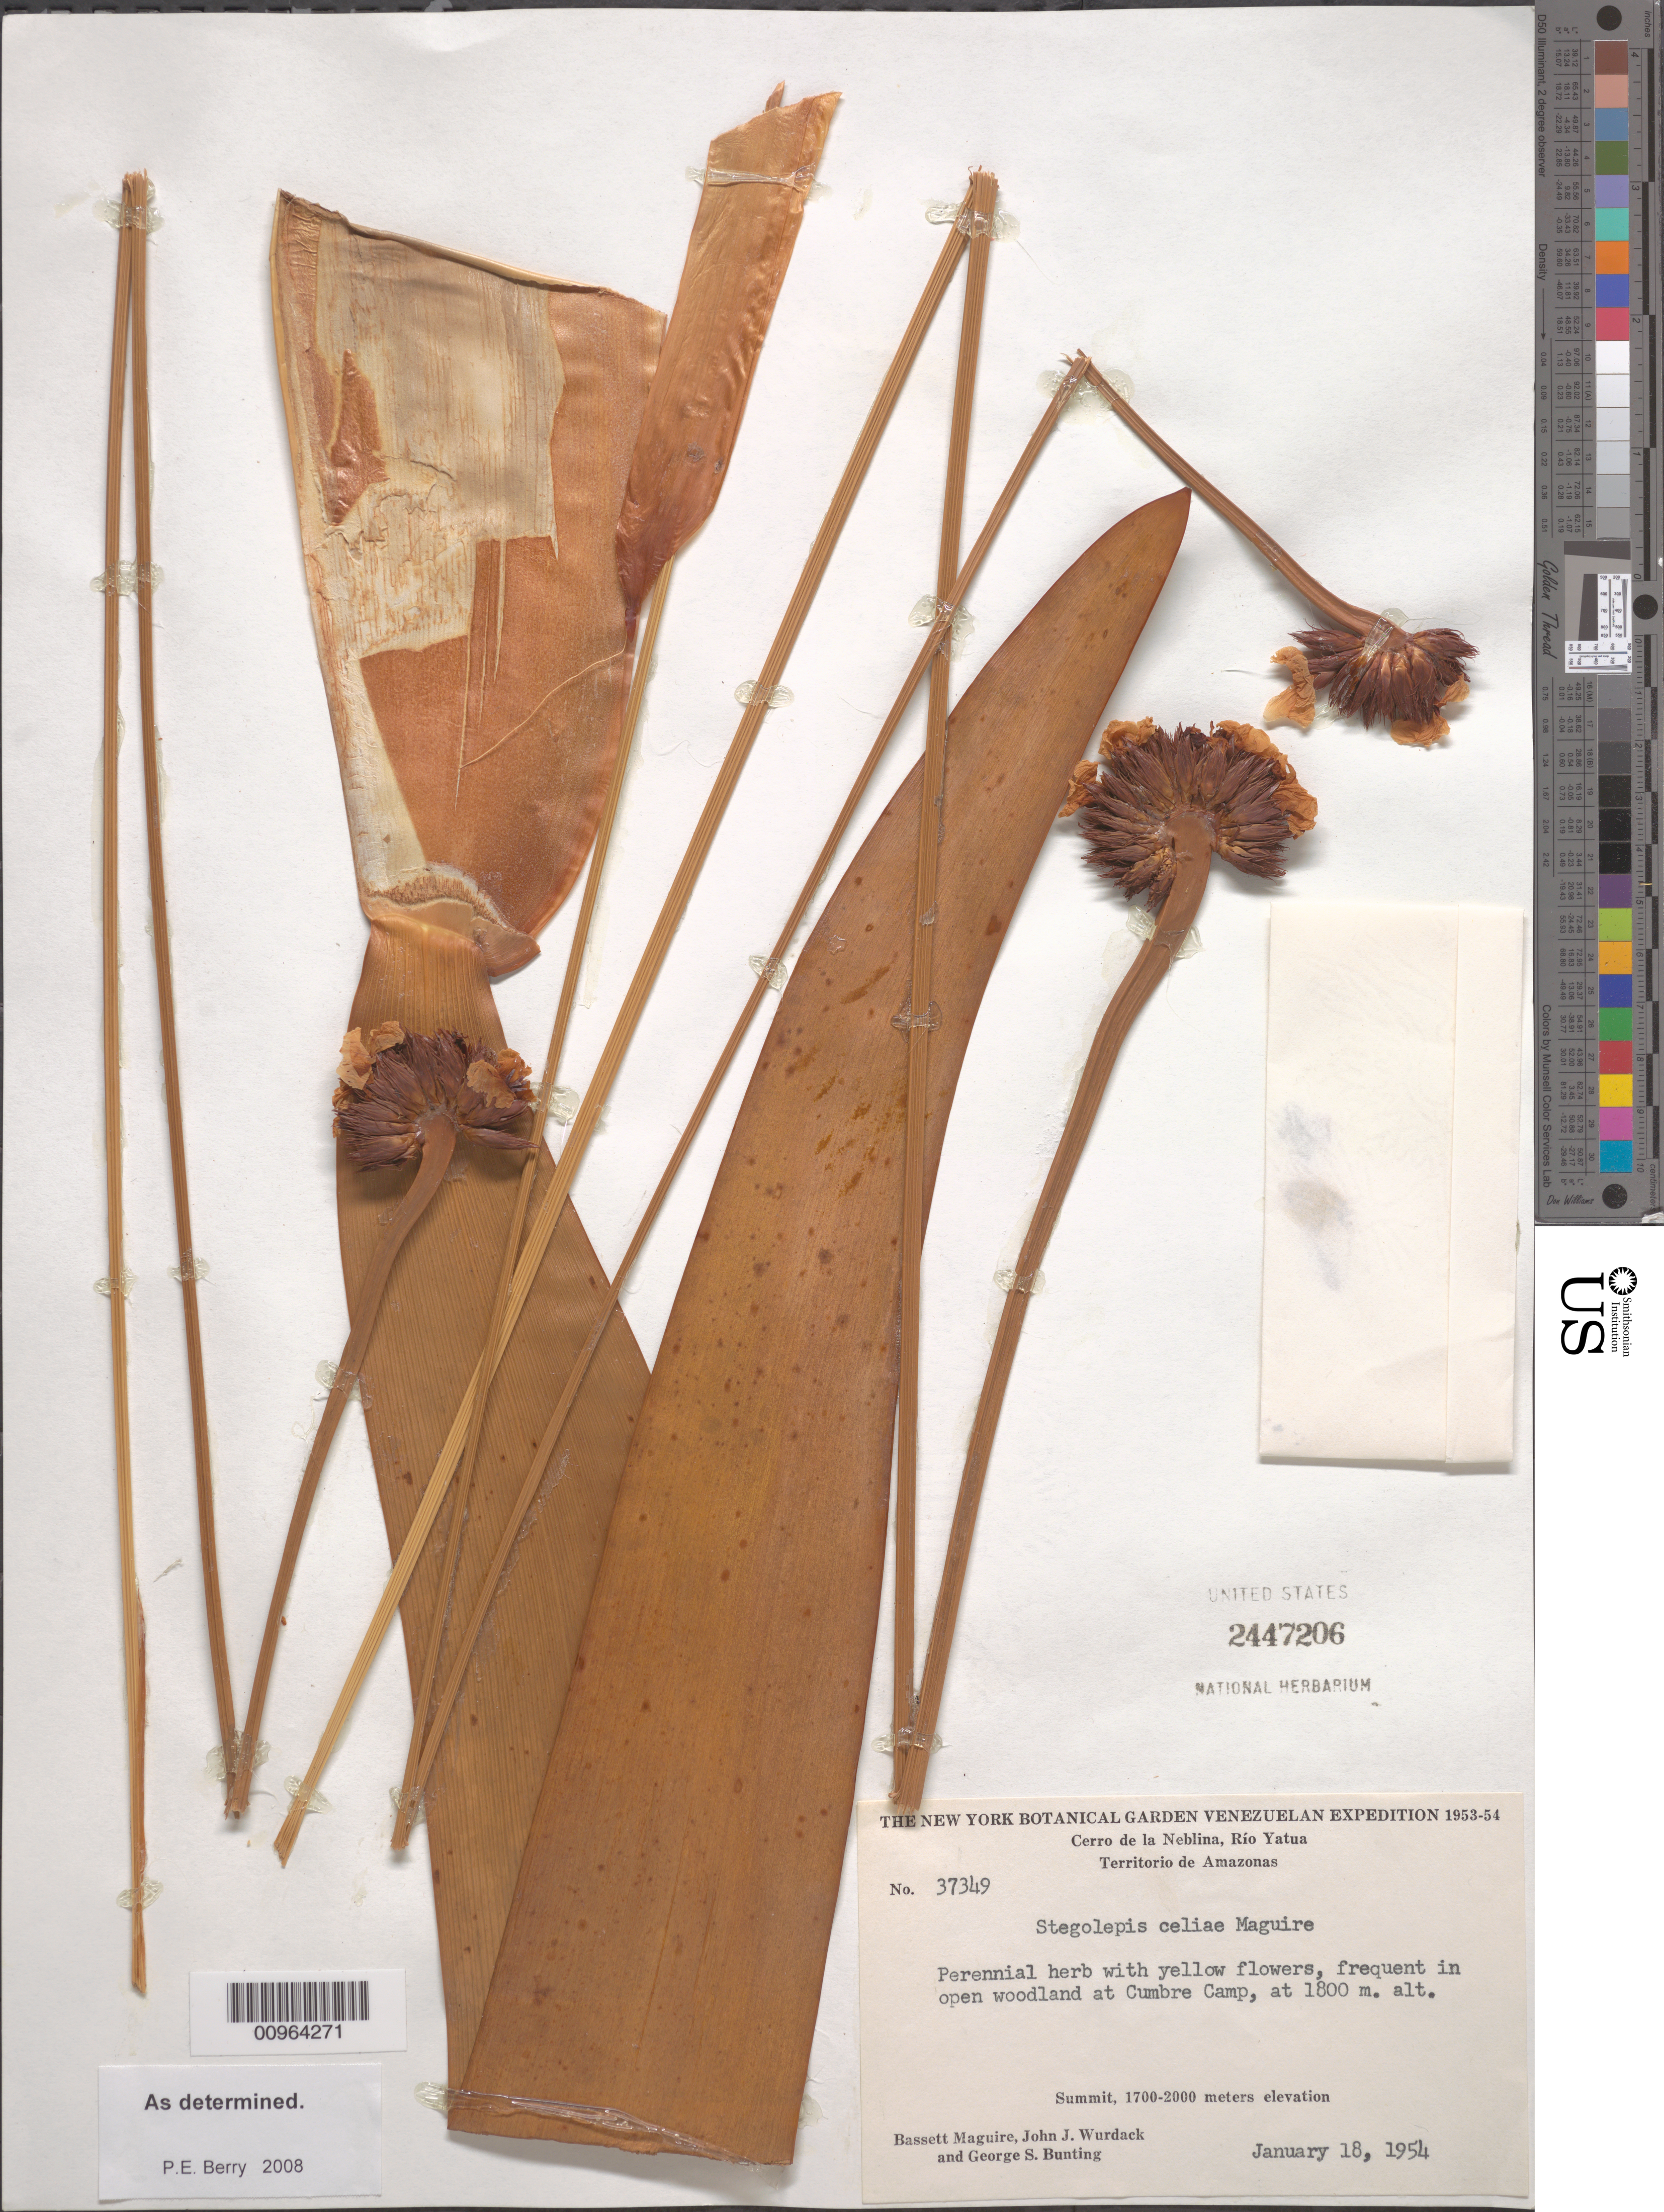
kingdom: Plantae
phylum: Tracheophyta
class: Liliopsida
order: Poales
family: Rapateaceae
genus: Stegolepis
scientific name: Stegolepis celiae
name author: Maguire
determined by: Berry, P. E., (WIS), University of Wisconsin - Madison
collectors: B. Maguire, J. J. Wurdack & G. S. Bunting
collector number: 37349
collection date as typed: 18-Jan-54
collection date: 1954-01-18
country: Venezuela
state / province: Amazonas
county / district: Río Negro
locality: Cerro de la Neblina, Río Yatua, S slope of Cumbre Camp, toward Caño Grande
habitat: Open woodland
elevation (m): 1800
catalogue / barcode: US 2447206